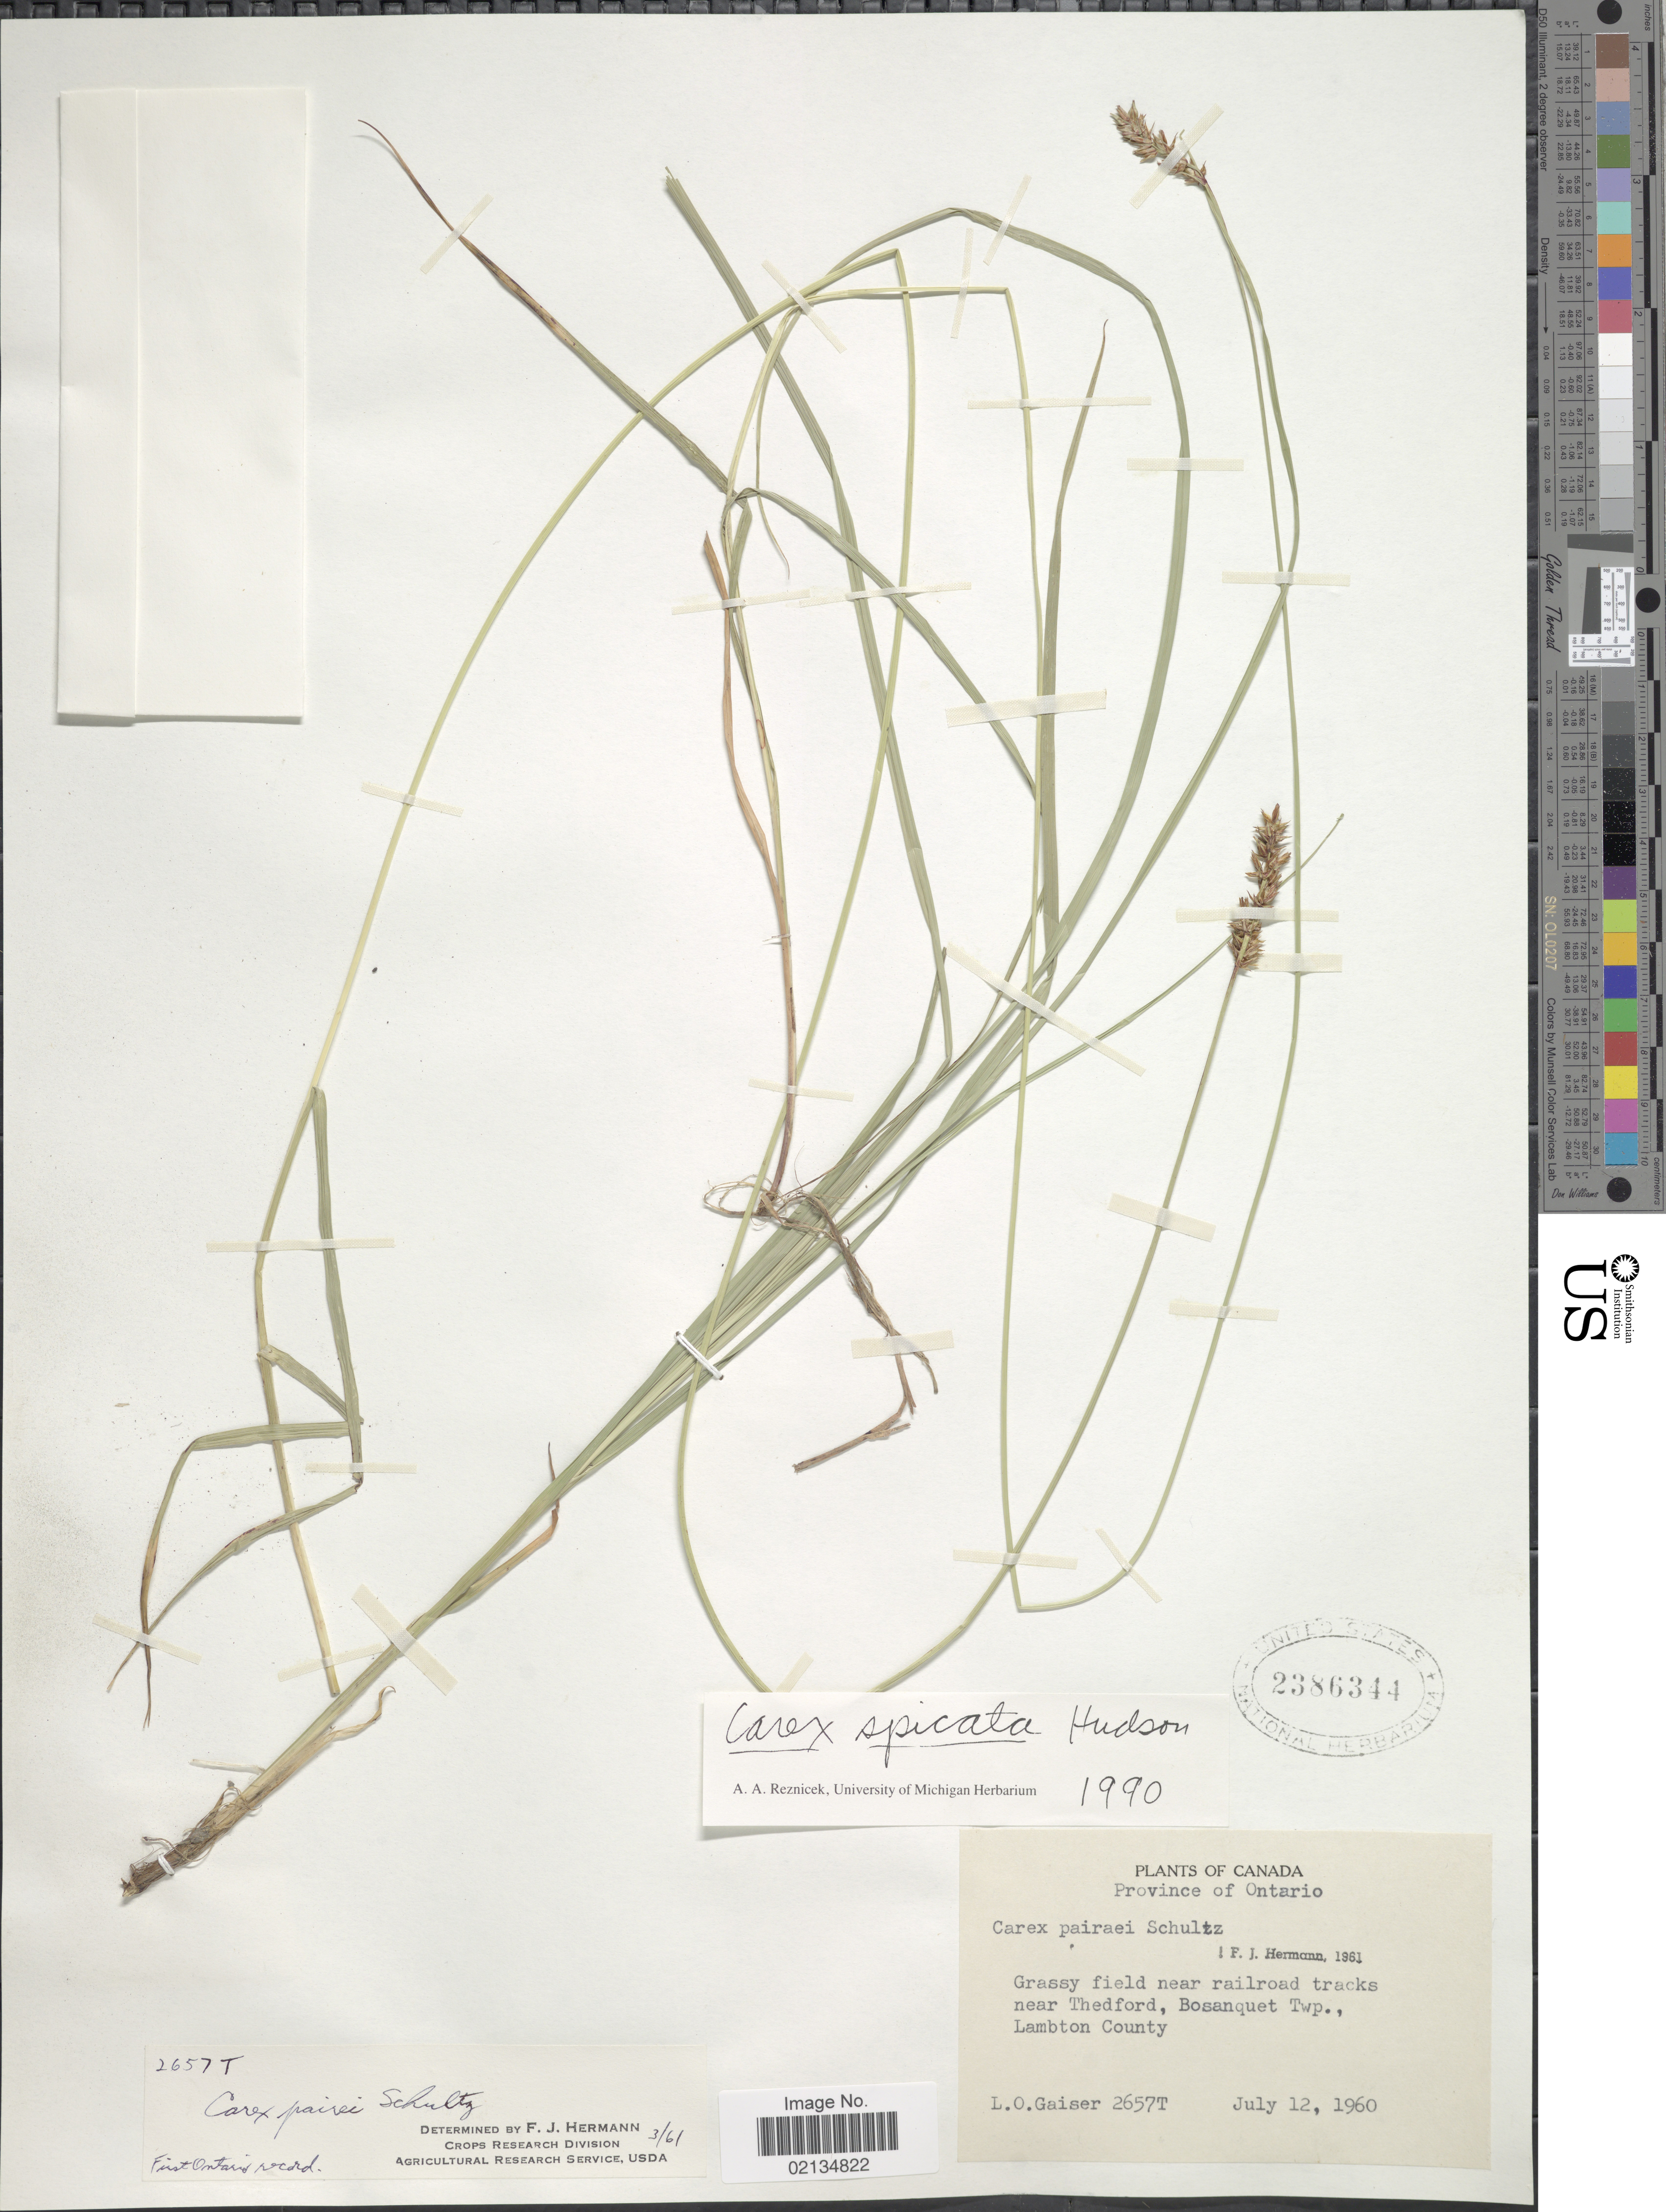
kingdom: Plantae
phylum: Tracheophyta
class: Liliopsida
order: Poales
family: Cyperaceae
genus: Carex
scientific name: Carex spicata subsp. spicata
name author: Huds.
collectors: L. Gaiser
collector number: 2657T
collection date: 1960-07-12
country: Canada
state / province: Ontario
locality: Province of Ontario. Grassy field near railroad tracks near Thedford, Bosanquet Twp., Lambton County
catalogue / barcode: US 2386344